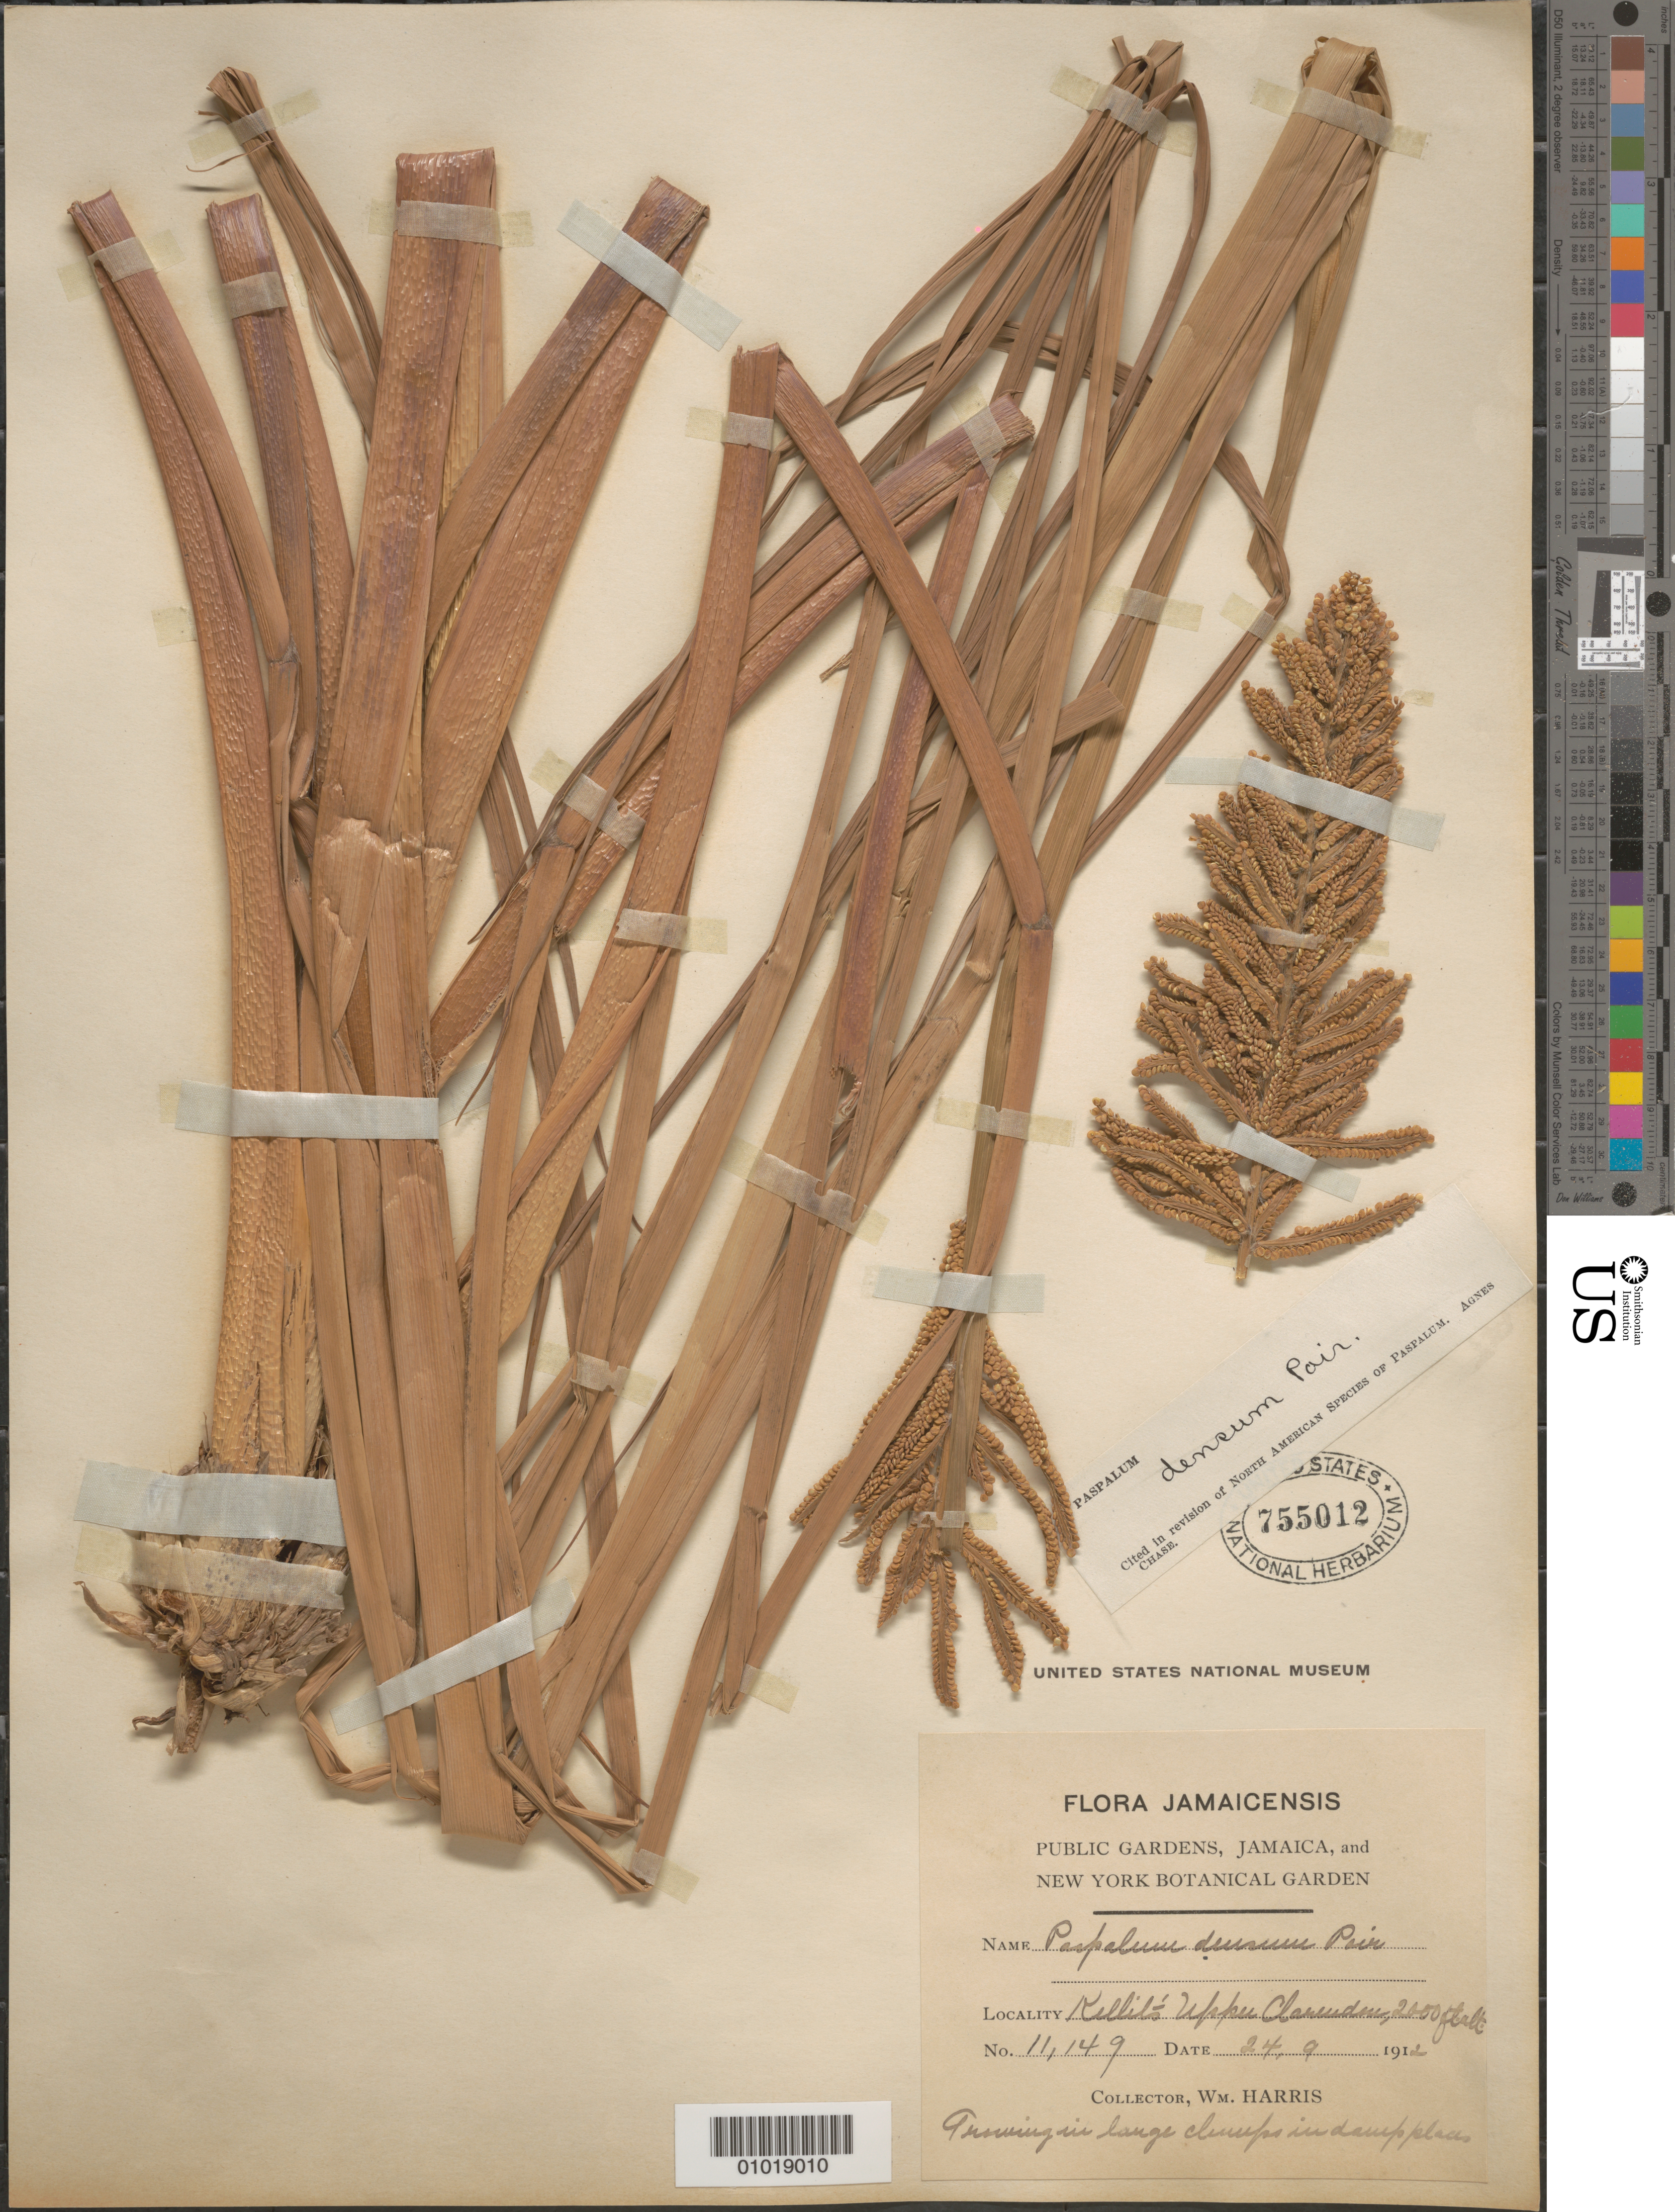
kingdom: Plantae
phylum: Tracheophyta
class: Liliopsida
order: Poales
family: Poaceae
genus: Paspalum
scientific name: Paspalum densum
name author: Poir.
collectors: W. Harris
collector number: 11149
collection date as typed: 24 Sep 1912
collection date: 1912-09-24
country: Jamaica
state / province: Clarendon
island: Jamaica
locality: Kellits, Upper Clarendon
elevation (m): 610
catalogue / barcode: US 755012